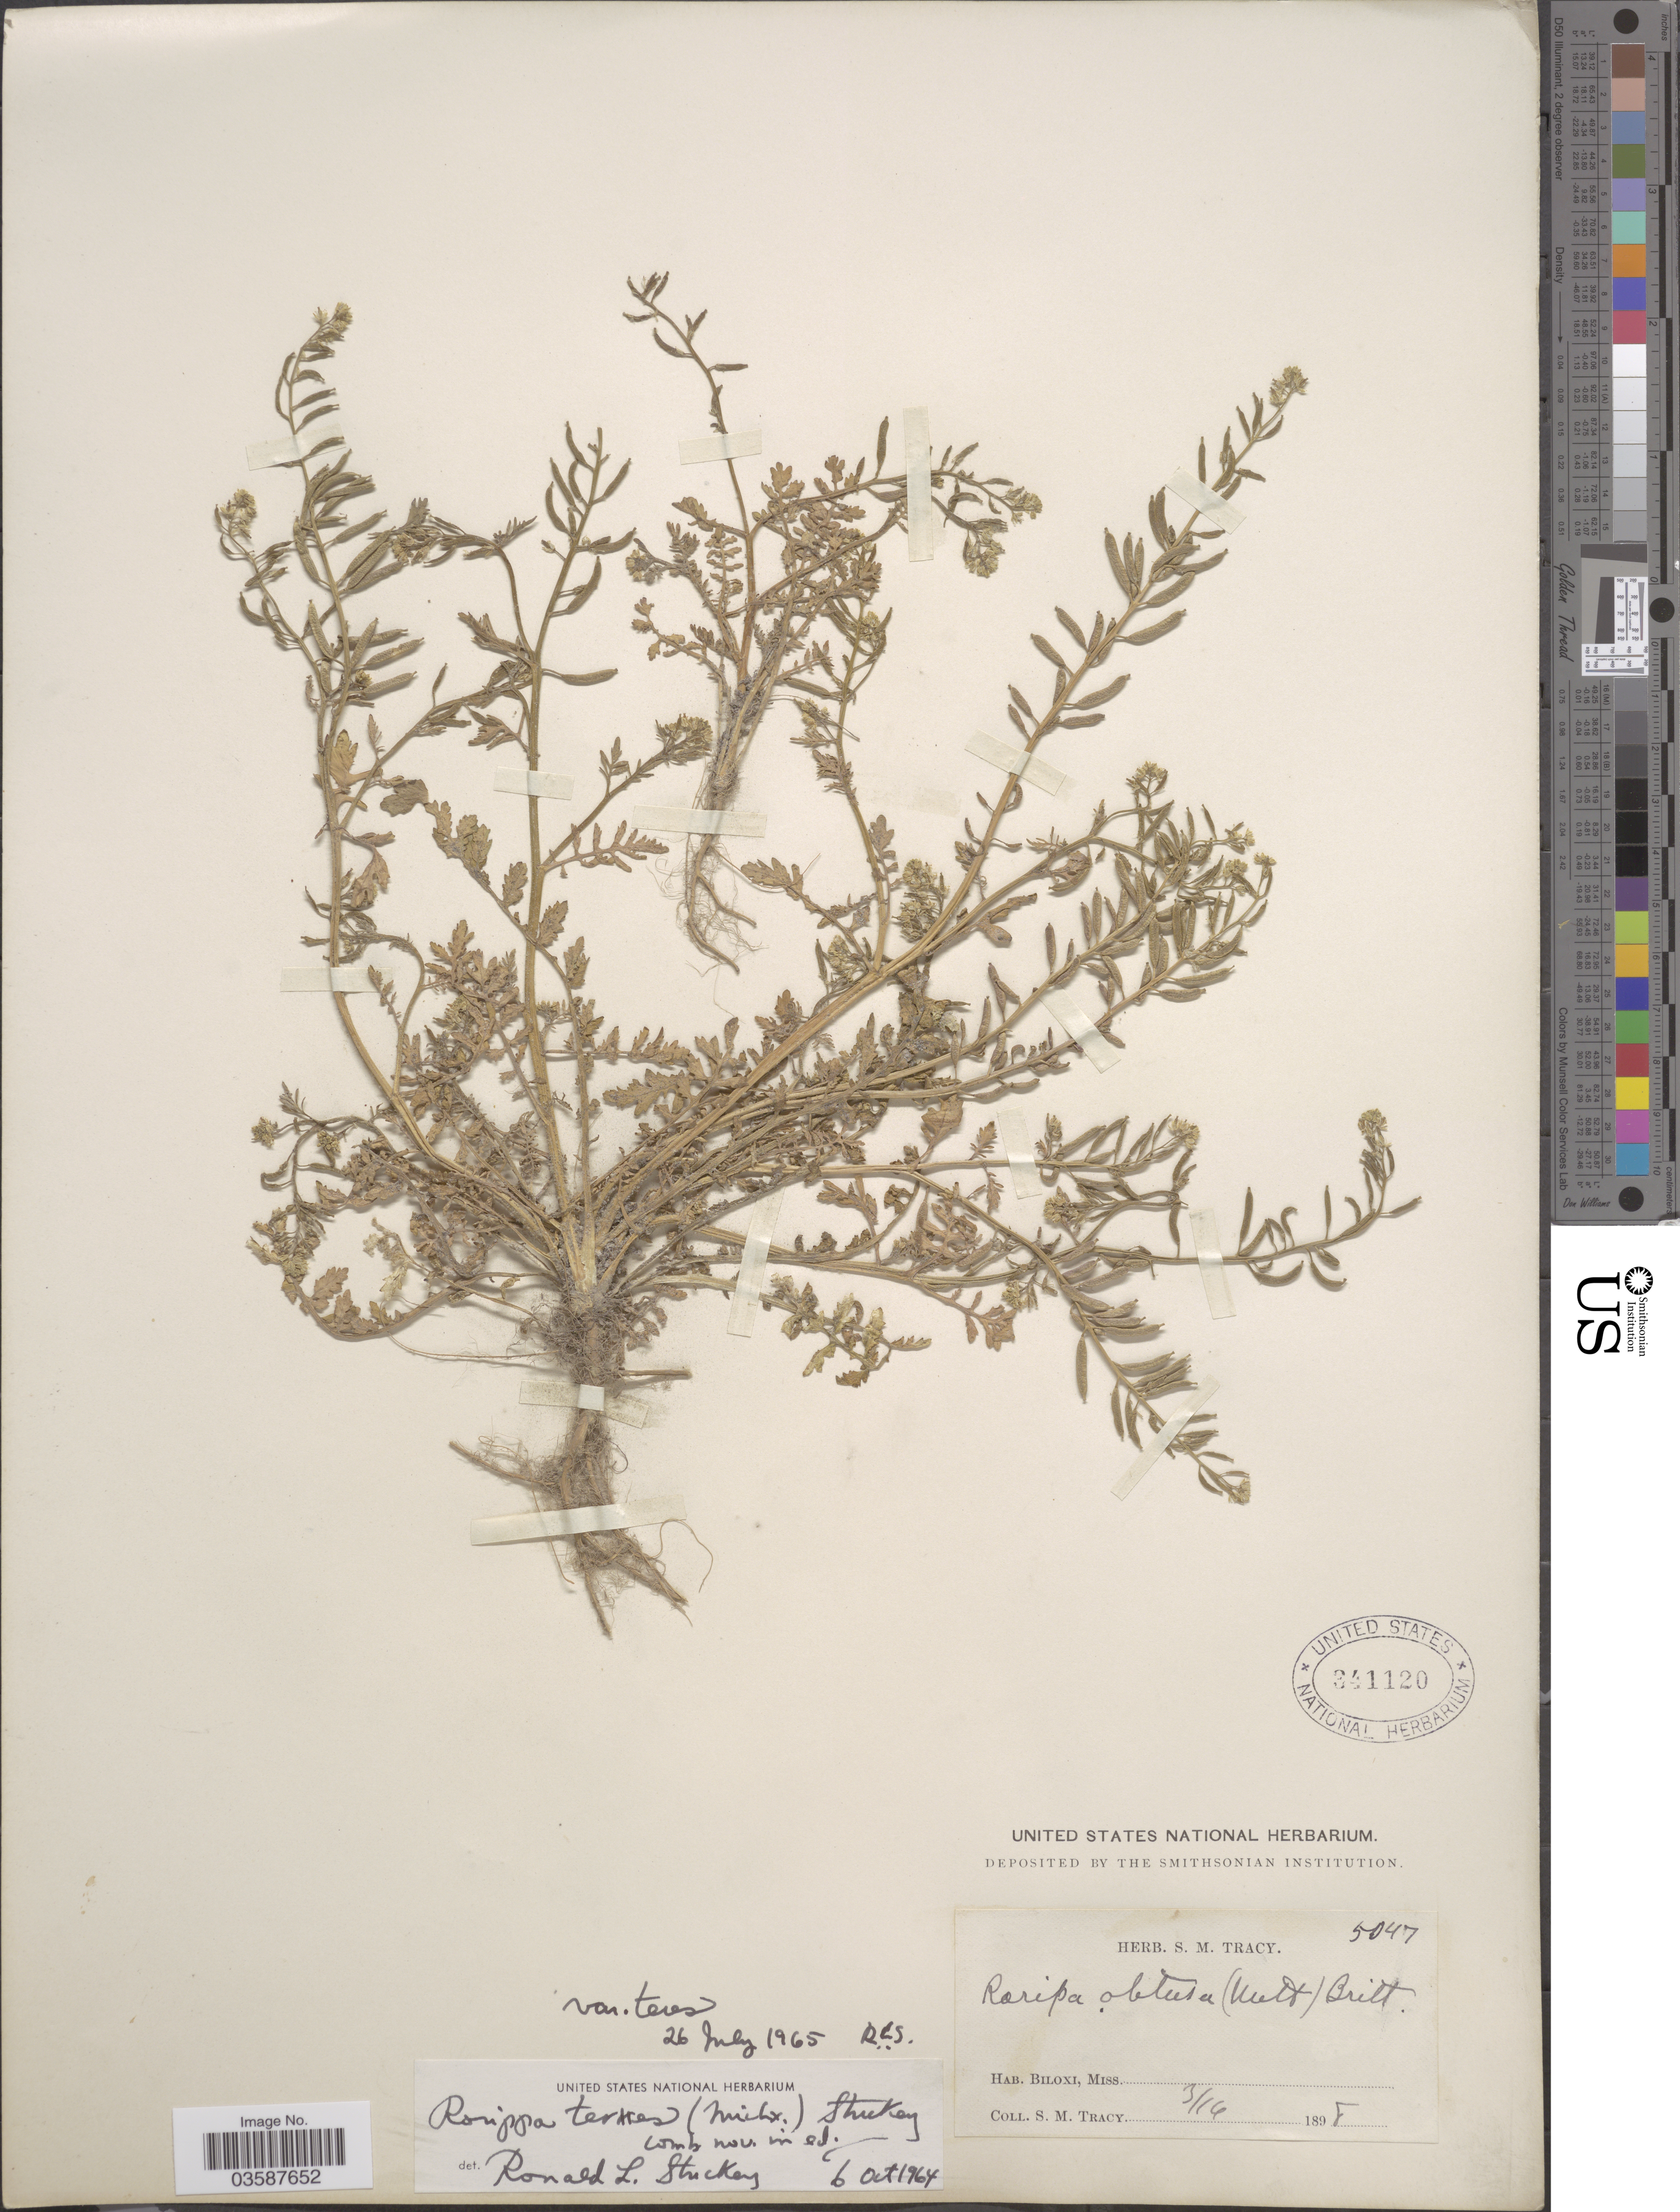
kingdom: Plantae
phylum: Tracheophyta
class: Magnoliopsida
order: Brassicales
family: Brassicaceae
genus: Rorippa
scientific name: Rorippa teres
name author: (Michx.) Stuckey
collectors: S. M. Tracy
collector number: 5047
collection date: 1898-03-16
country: United States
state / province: Mississippi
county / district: Harrison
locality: Biloxi.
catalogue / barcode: US 341120